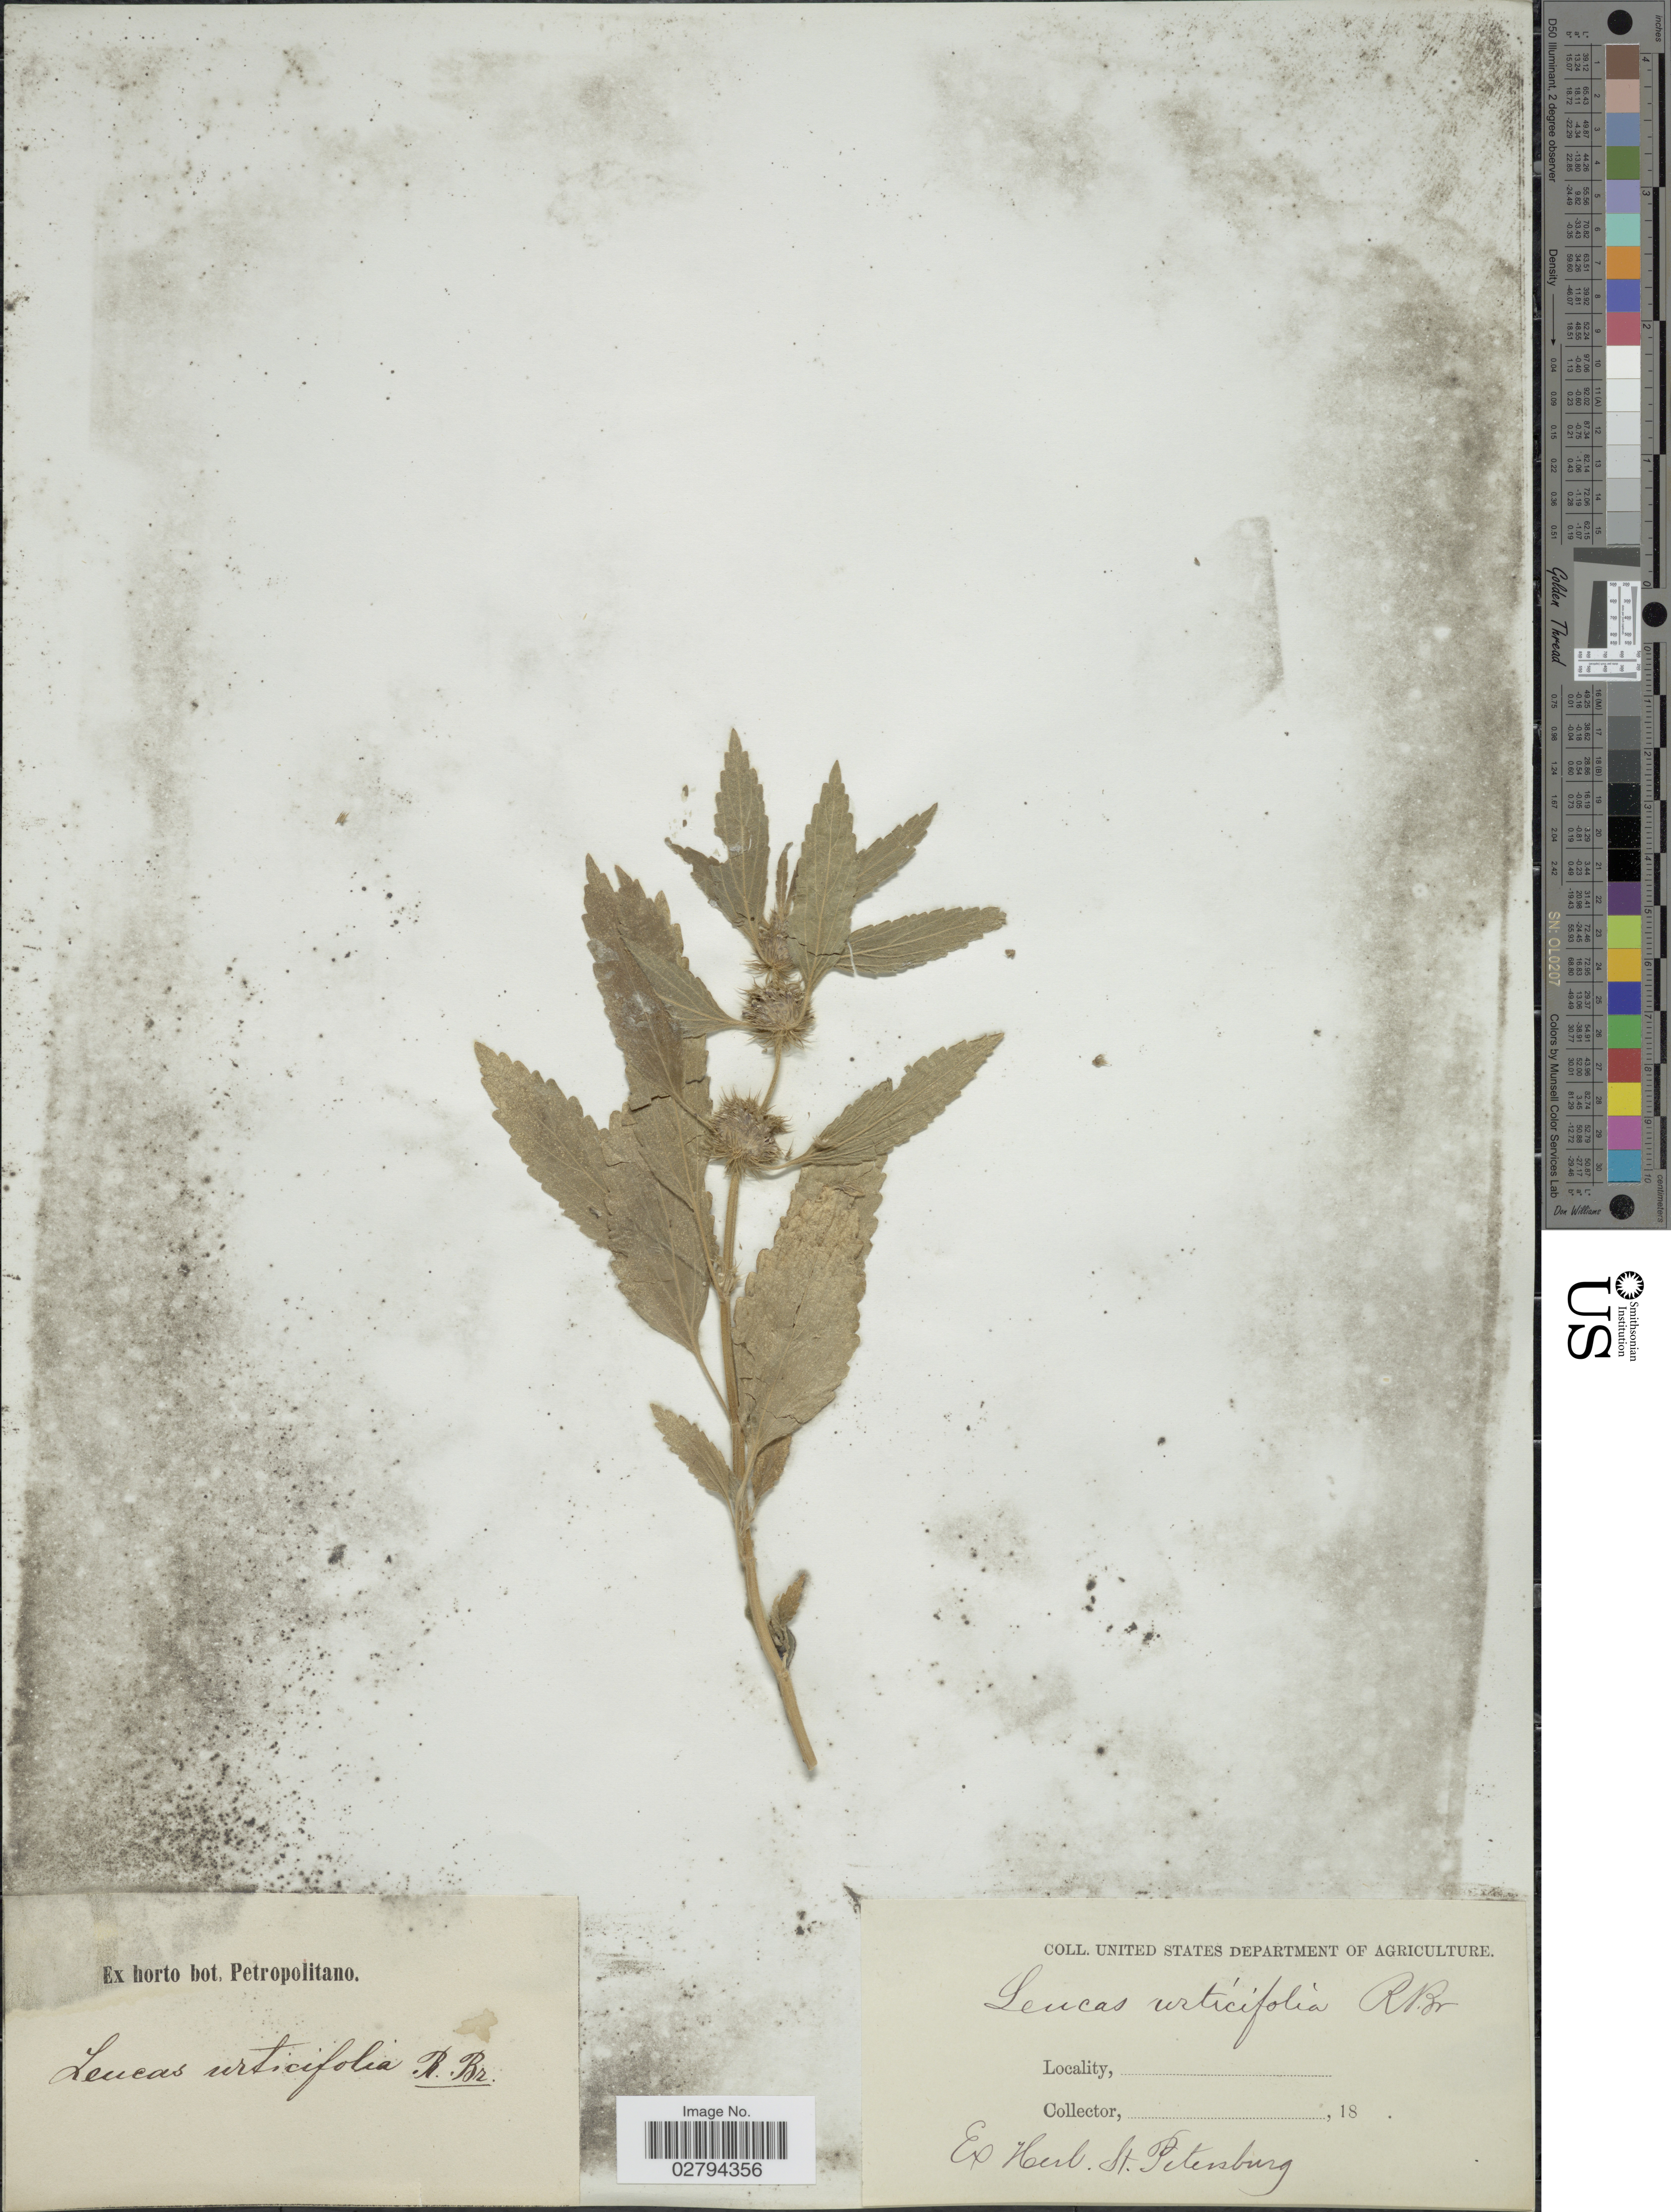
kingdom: Plantae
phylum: Tracheophyta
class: Magnoliopsida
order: Lamiales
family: Lamiaceae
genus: Leucas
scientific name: Leucas urticifolia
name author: (Vahl) Sm.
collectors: ex herb. Mus. St. Petersburg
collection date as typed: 18